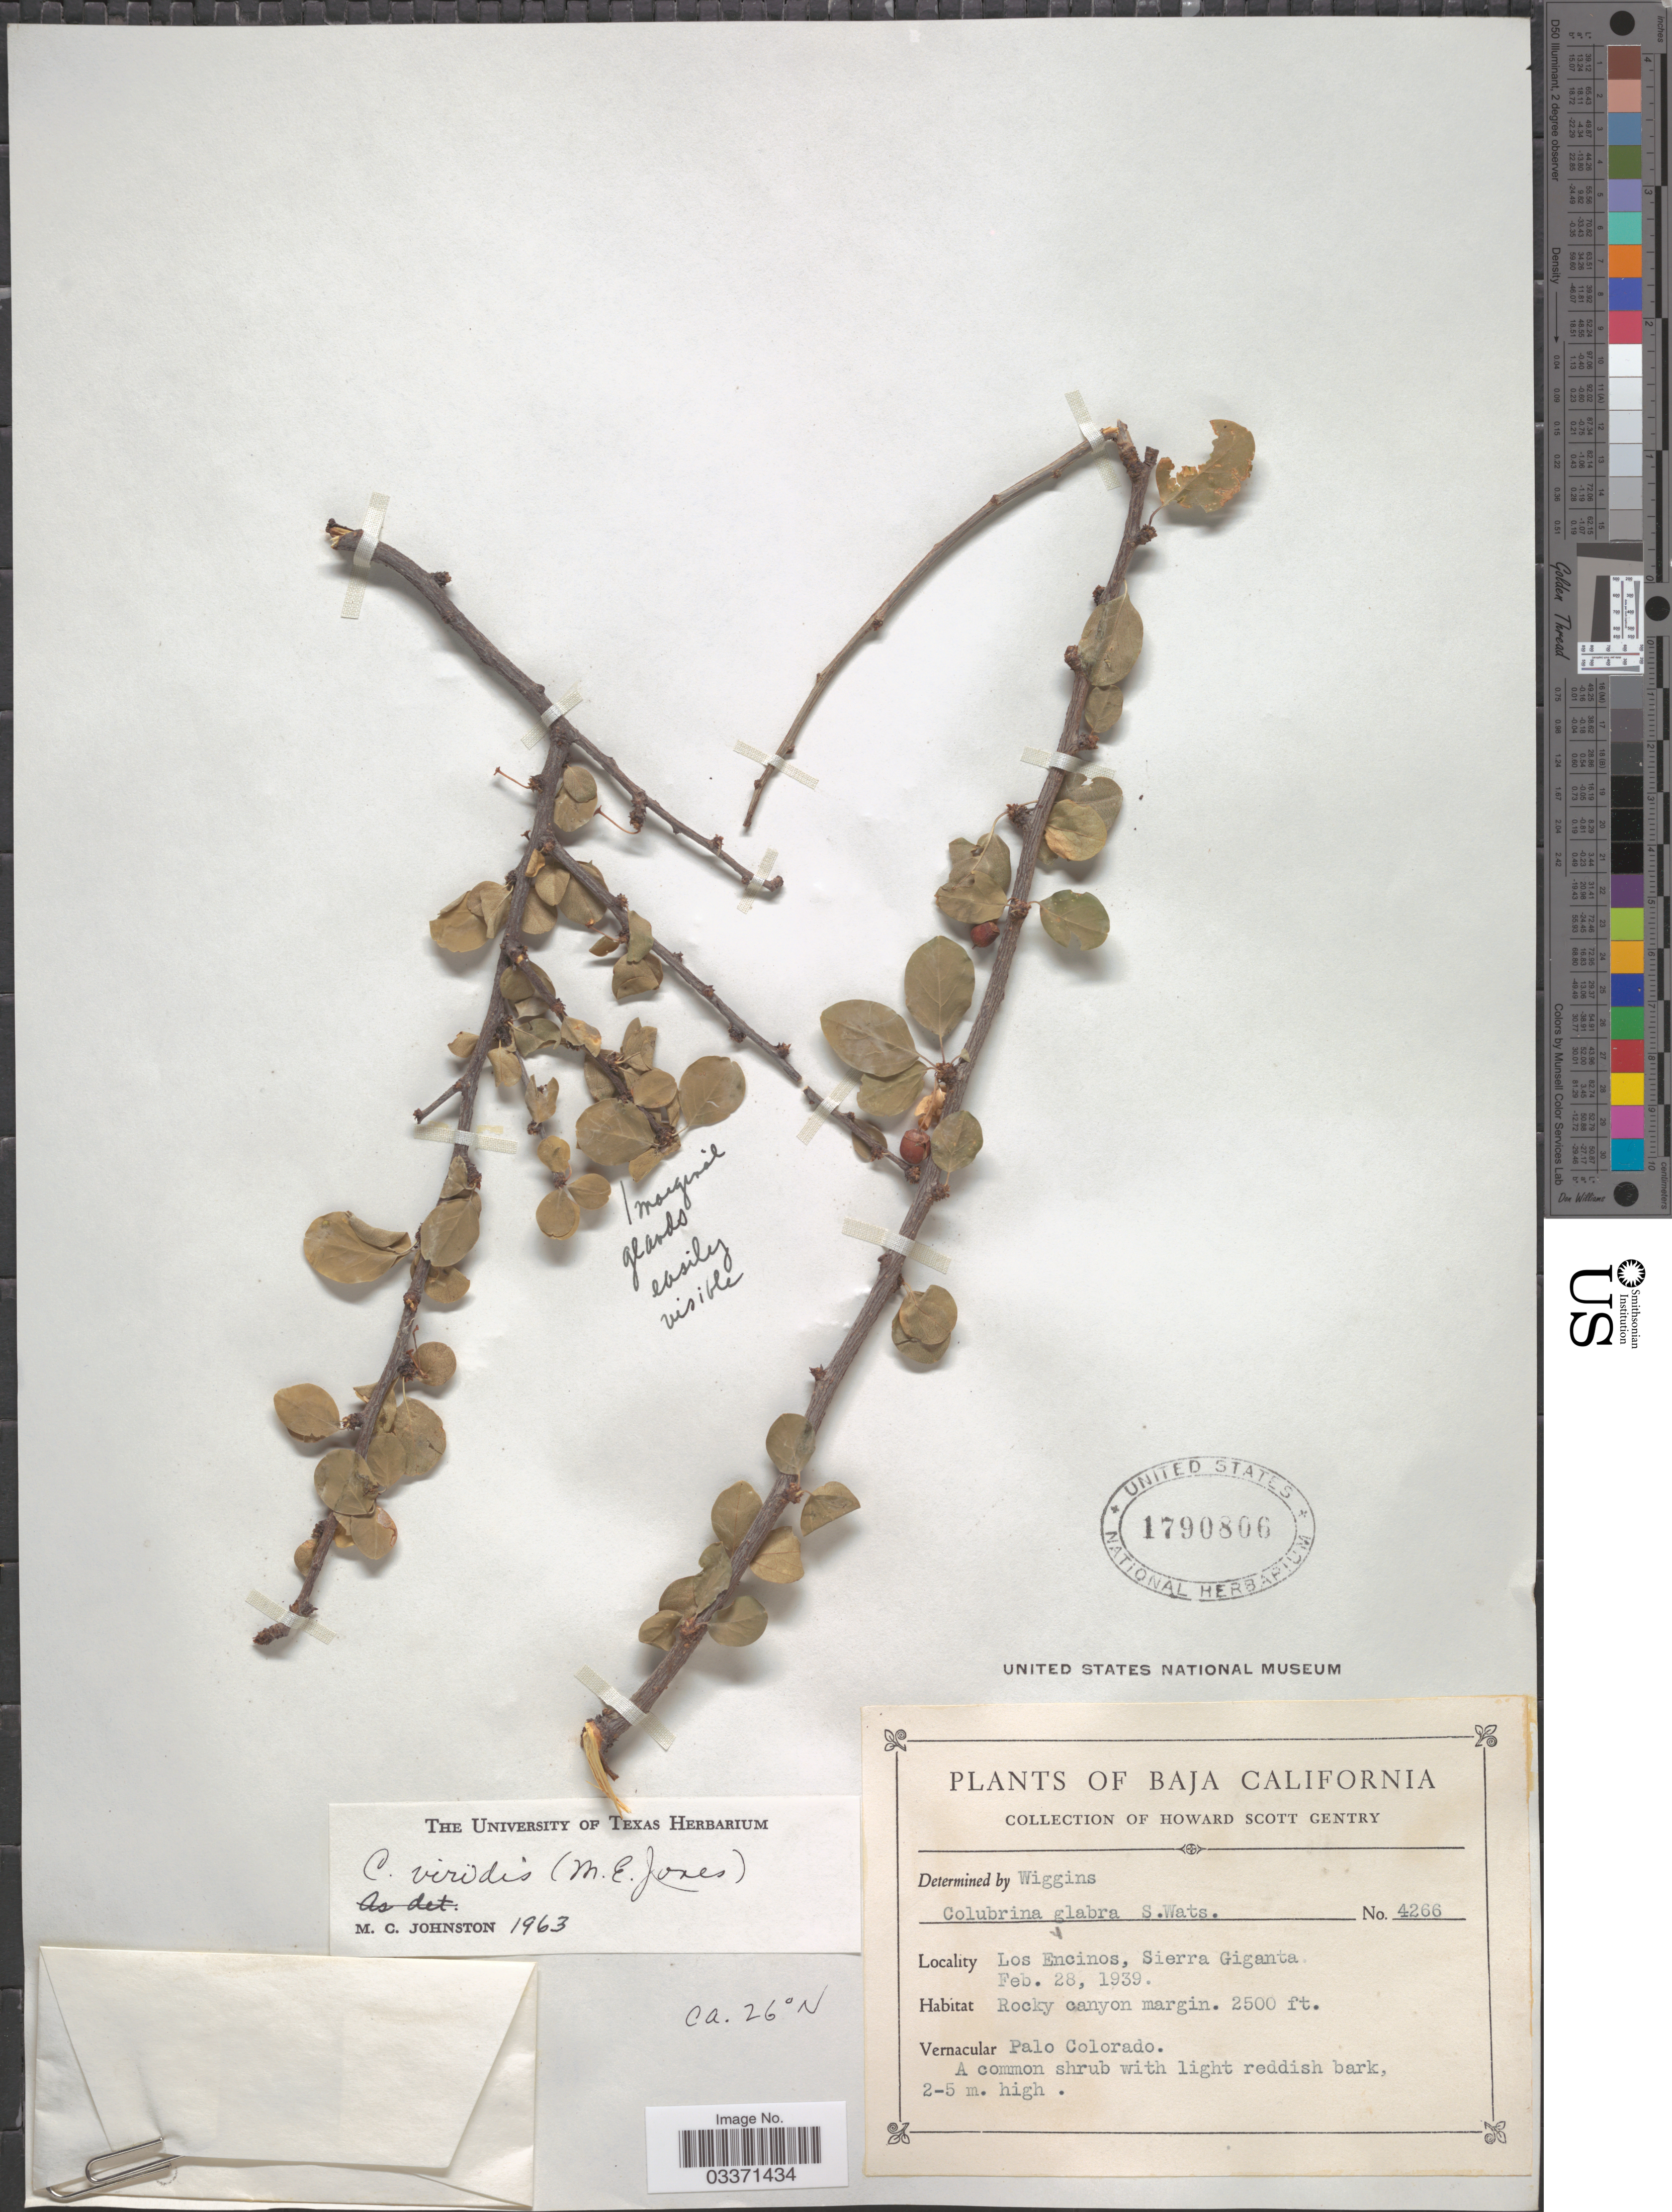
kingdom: Plantae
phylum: Tracheophyta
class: Magnoliopsida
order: Rosales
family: Rhamnaceae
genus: Colubrina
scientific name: Colubrina viridis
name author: (M.E. Jones) M.C. Johnst.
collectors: H. S. Gentry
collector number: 4266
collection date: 1939-02-28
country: Mexico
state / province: Baja California Sur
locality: Los Encinos, Sierra Giganta.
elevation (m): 762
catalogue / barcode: US 1790806